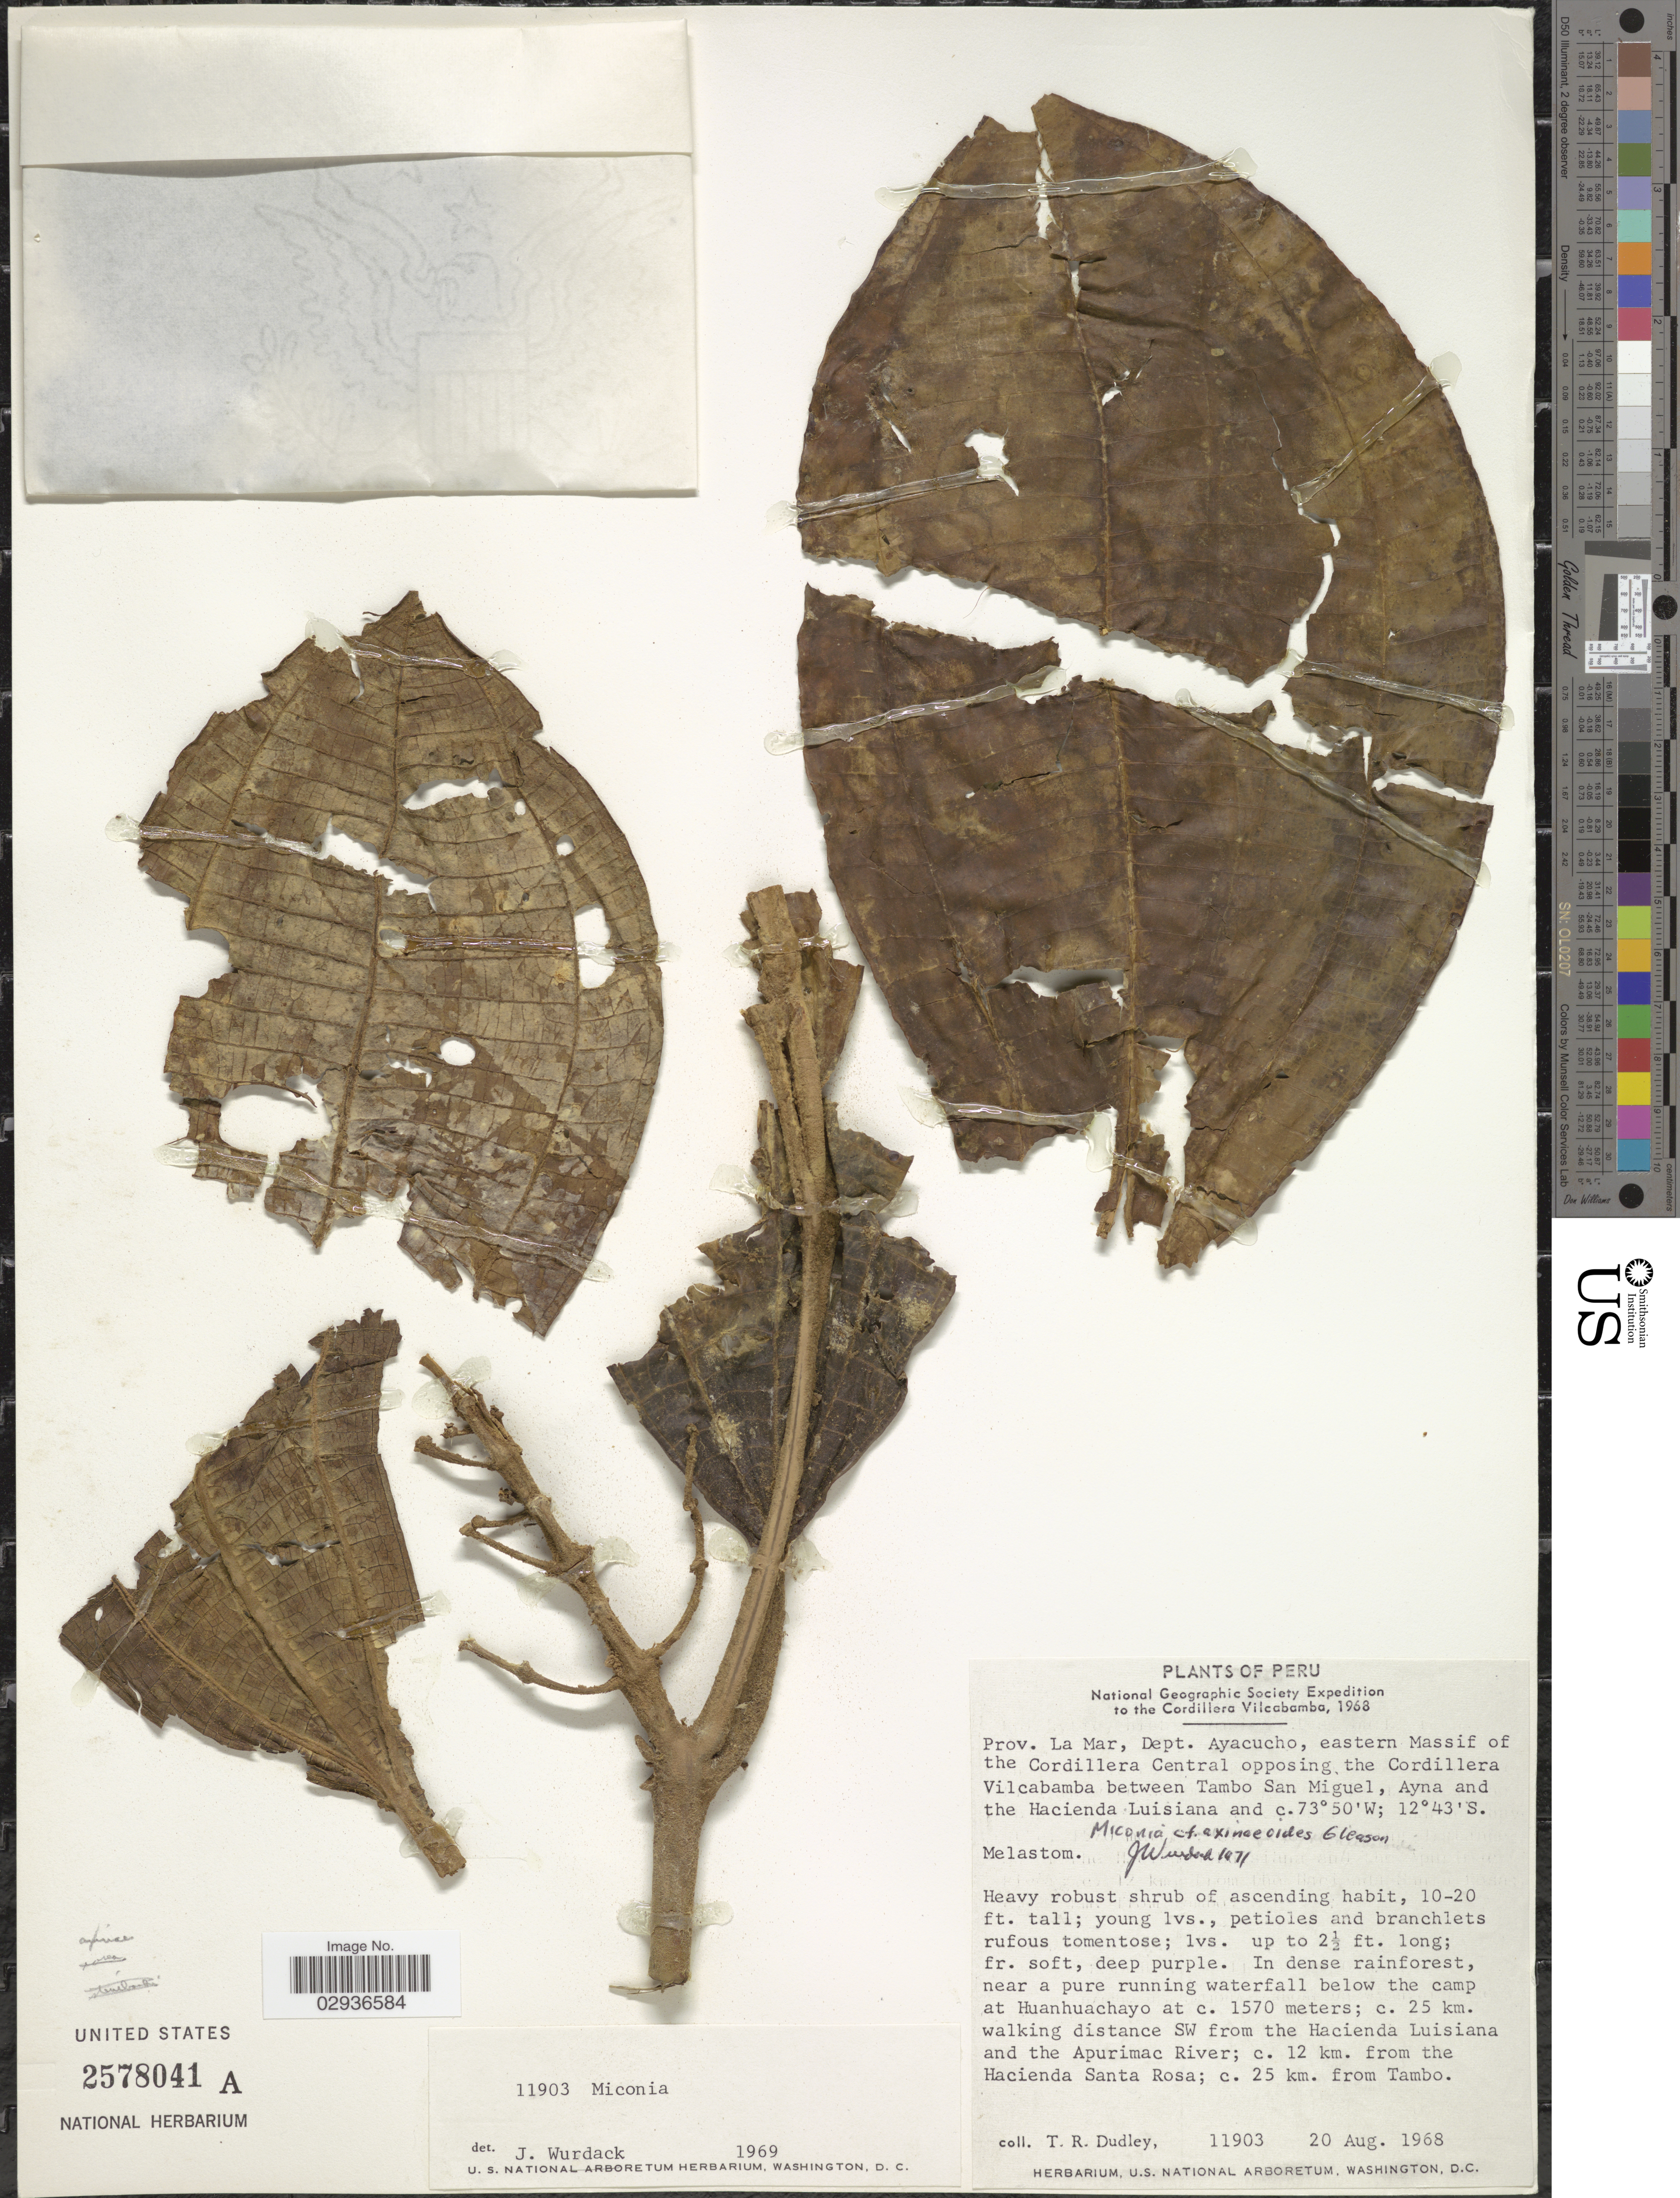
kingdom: Plantae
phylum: Tracheophyta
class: Magnoliopsida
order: Myrtales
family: Melastomataceae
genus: Miconia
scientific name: Miconia axinaeoides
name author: Gleason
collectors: T. R. Dudley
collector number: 11903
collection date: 1968-08-20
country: Peru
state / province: Ayacucho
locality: Prov. La Mar, Dept. Ayacucho, eastern Massif of the Cordillera Central opposing the Cordillera Vilcabamba between Tambo San Miguel, Ayna and the Hacienda Luisiana. In dense rainforest, near a pure running waterfall below the camp at Huanhuachayo; c. 25 km. walking distance SW from the Hacienda Luisiana and the Apurimac River; c. 12 km. from the Hacienda Santa Rosa; c. 25 km. from Tambo.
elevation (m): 1570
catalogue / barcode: US 2578041A